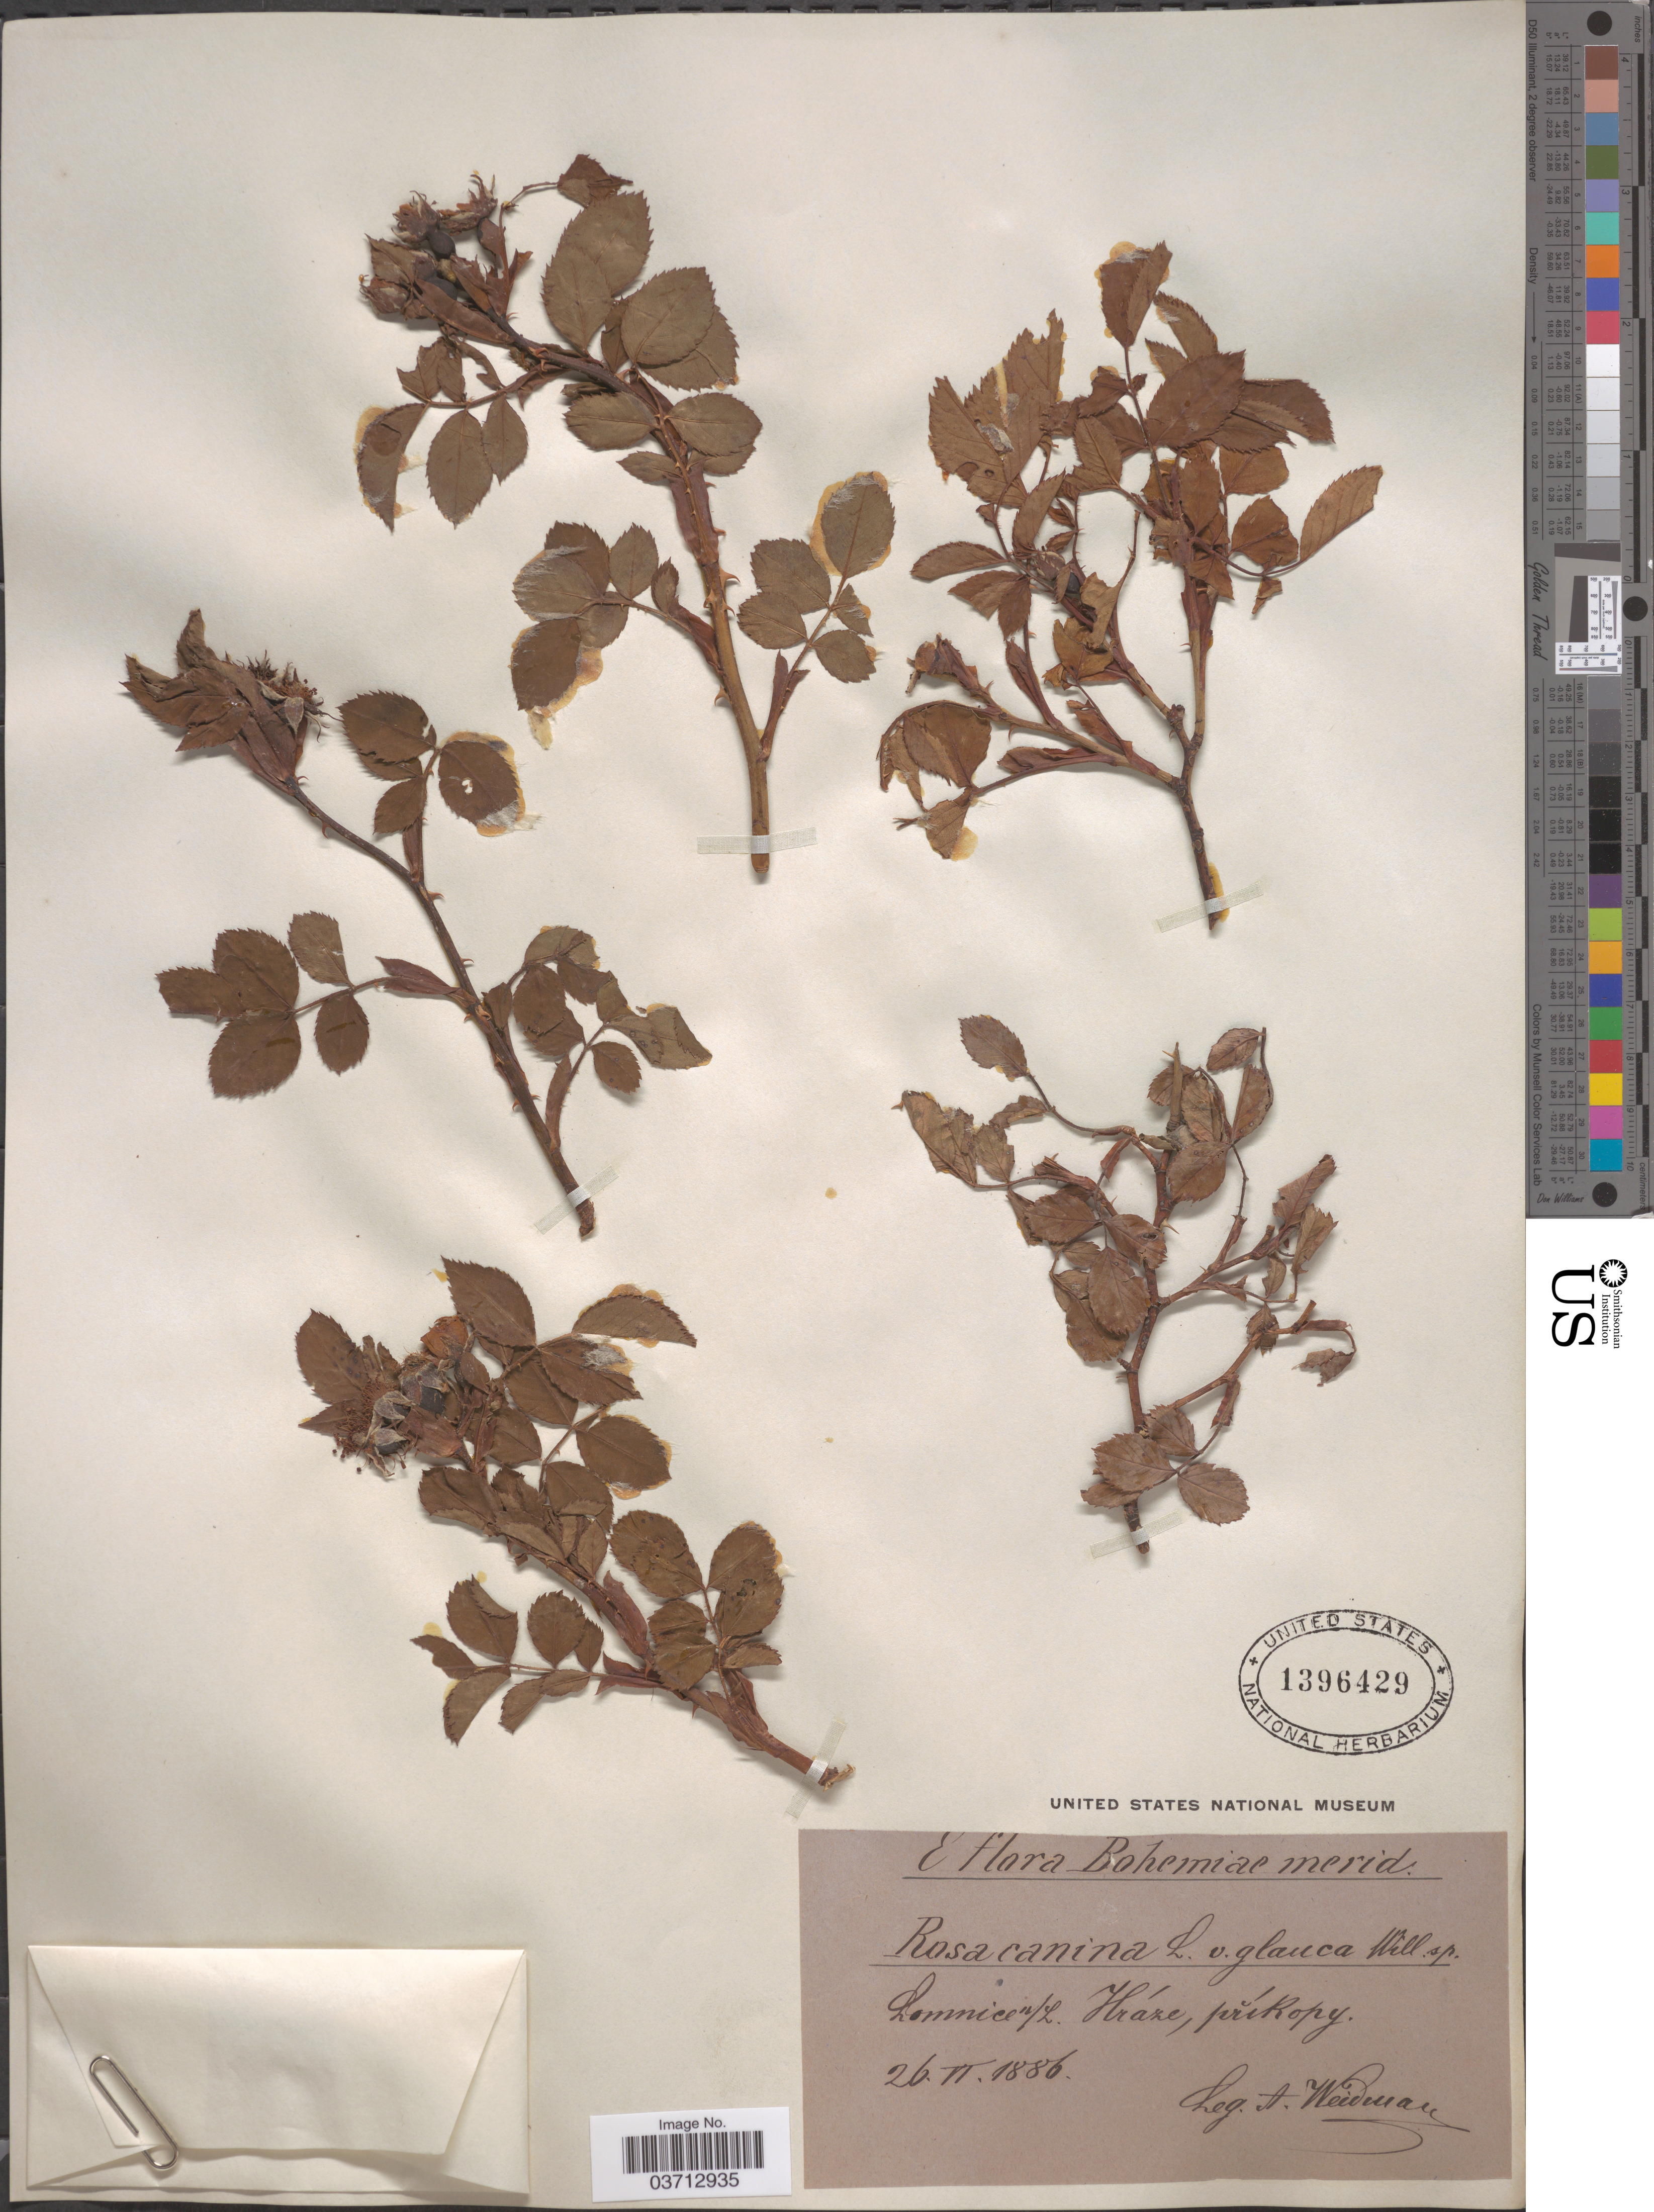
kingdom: Plantae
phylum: Tracheophyta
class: Magnoliopsida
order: Rosales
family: Rosaceae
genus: Rosa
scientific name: Rosa canina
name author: L.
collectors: A. Weidmann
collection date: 1886-06-26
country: Czechia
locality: Bohemiae merid. Lomnice n/L. Hráze, příkopy.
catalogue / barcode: US 1396429